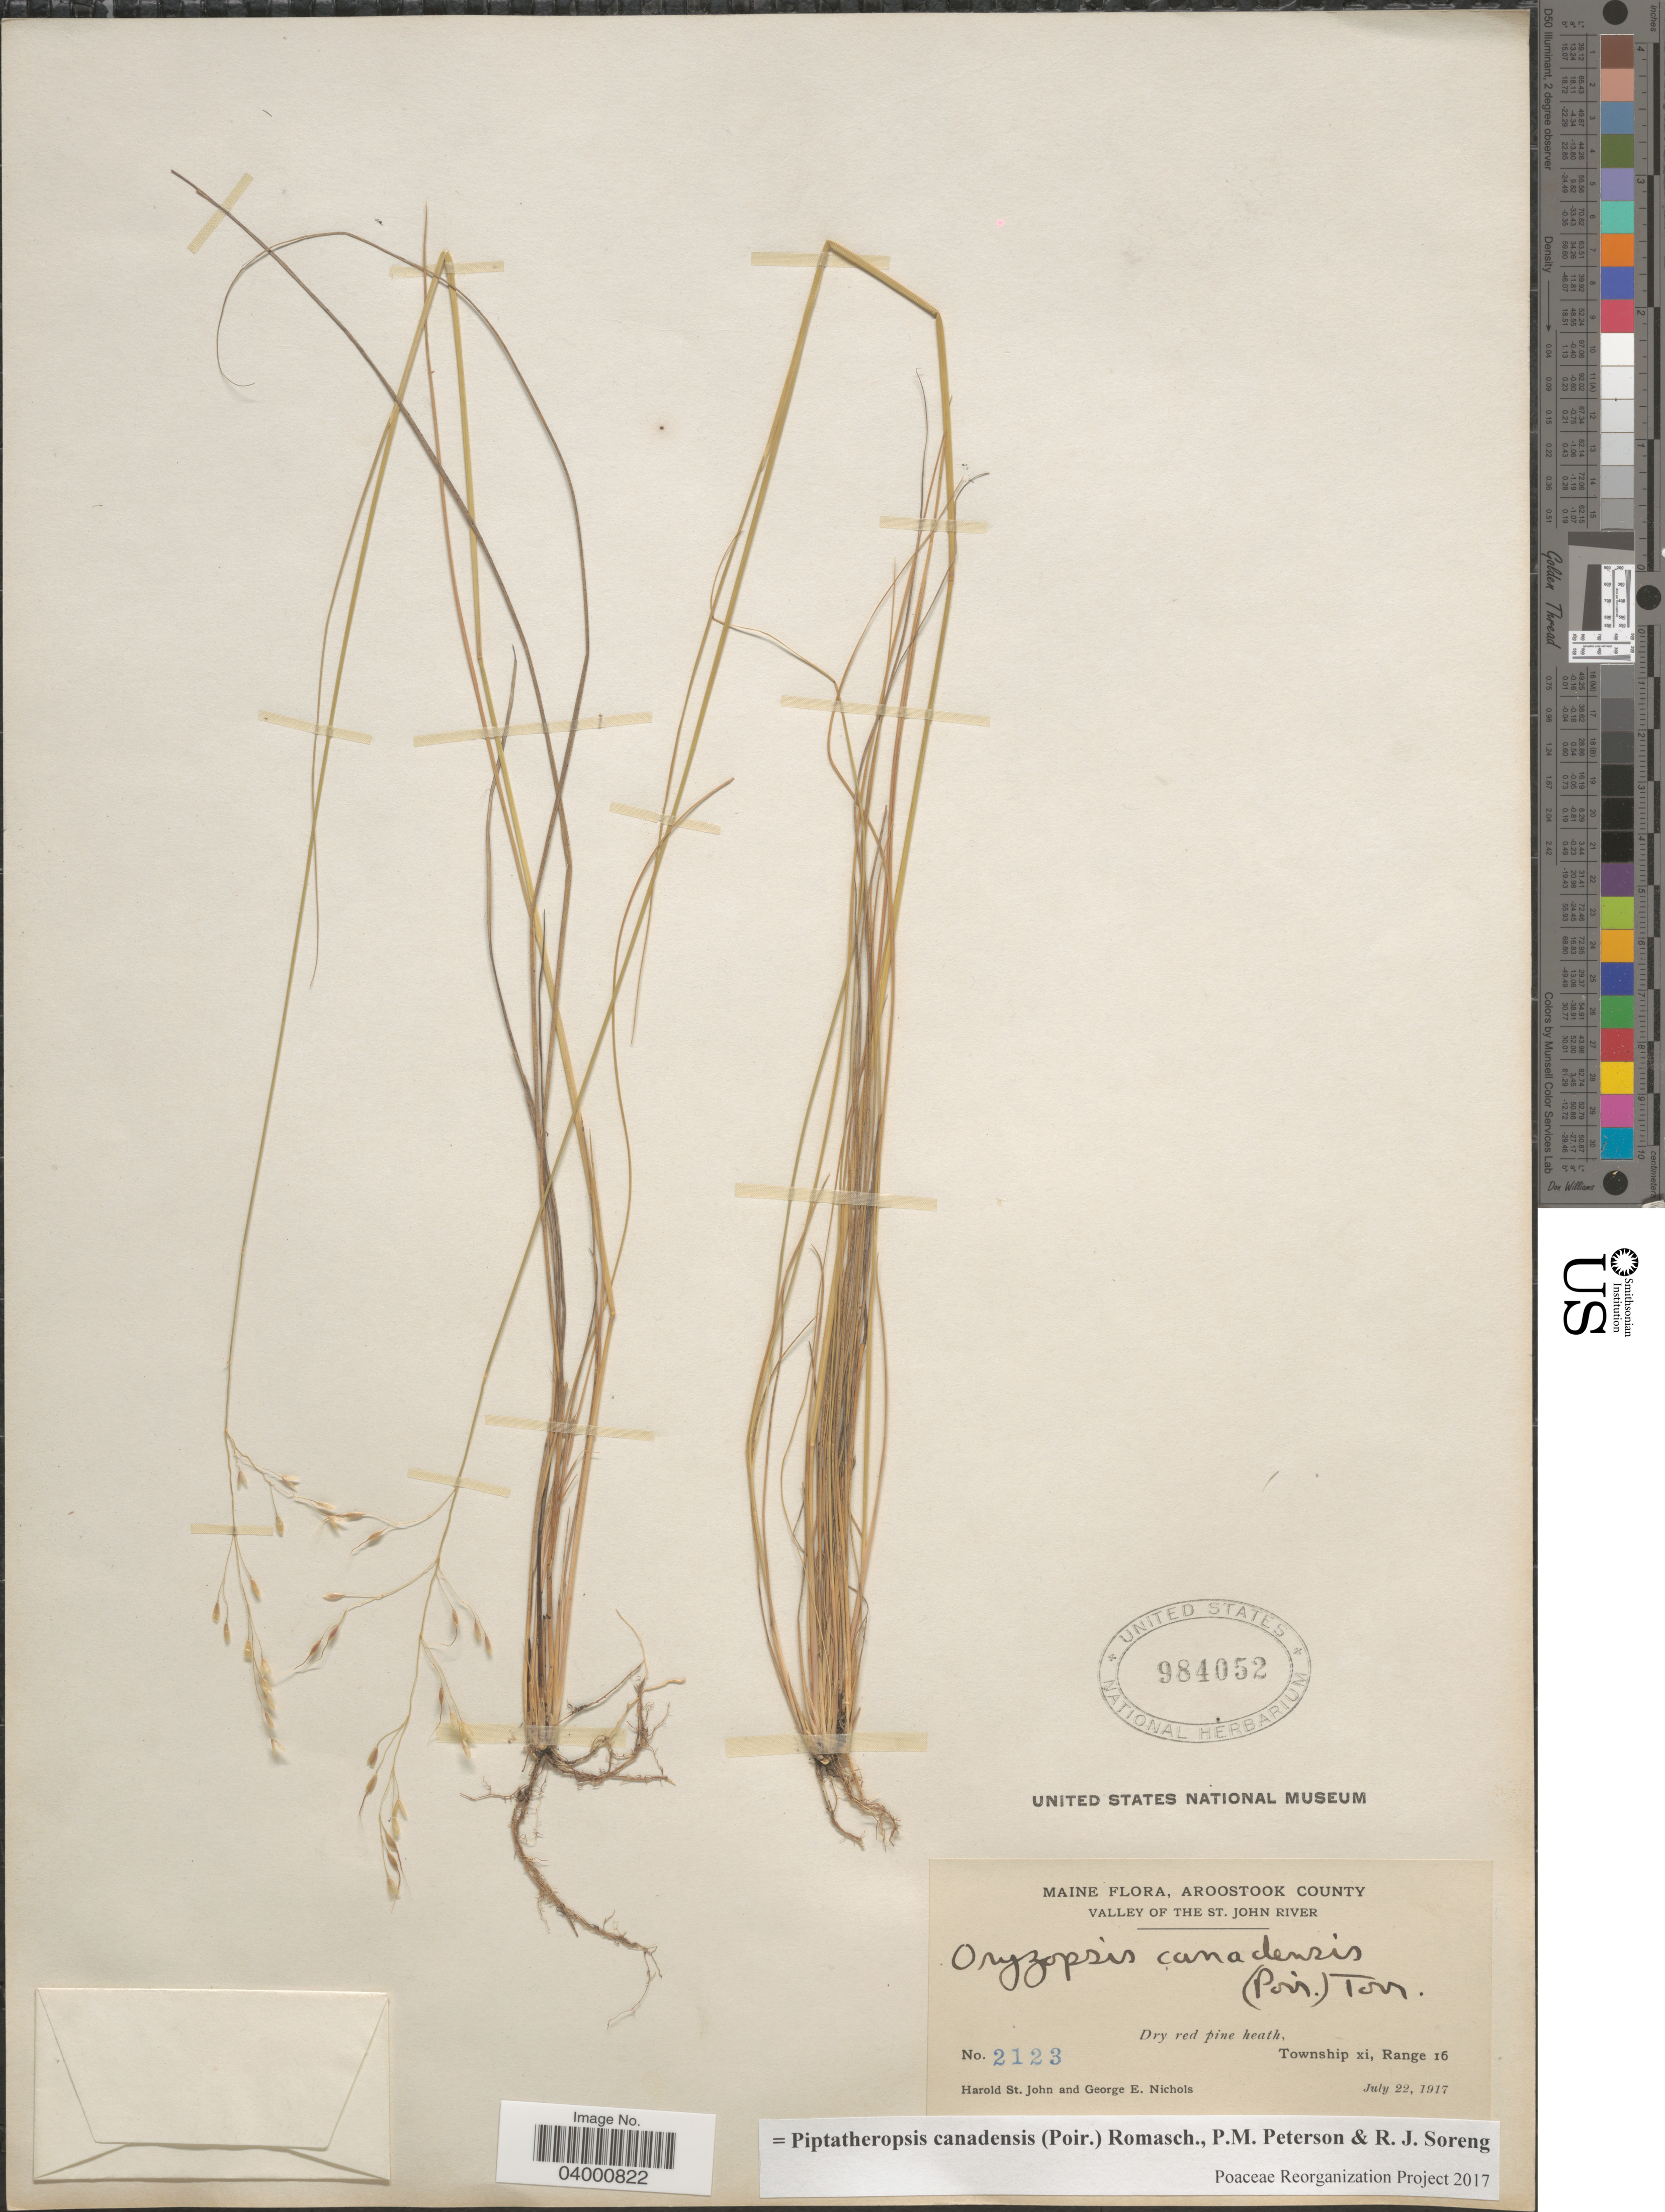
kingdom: Plantae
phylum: Tracheophyta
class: Liliopsida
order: Poales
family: Poaceae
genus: Piptatheropsis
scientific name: Piptatheropsis canadensis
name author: (Poir.) Romasch. et al.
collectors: H. St. John & G. E. Nichols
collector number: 2123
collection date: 1917-07-22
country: United States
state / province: Maine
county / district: Aroostook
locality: Valley of the St. John River. Dry red pine heath, Township xi, Range 16.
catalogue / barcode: US 984052